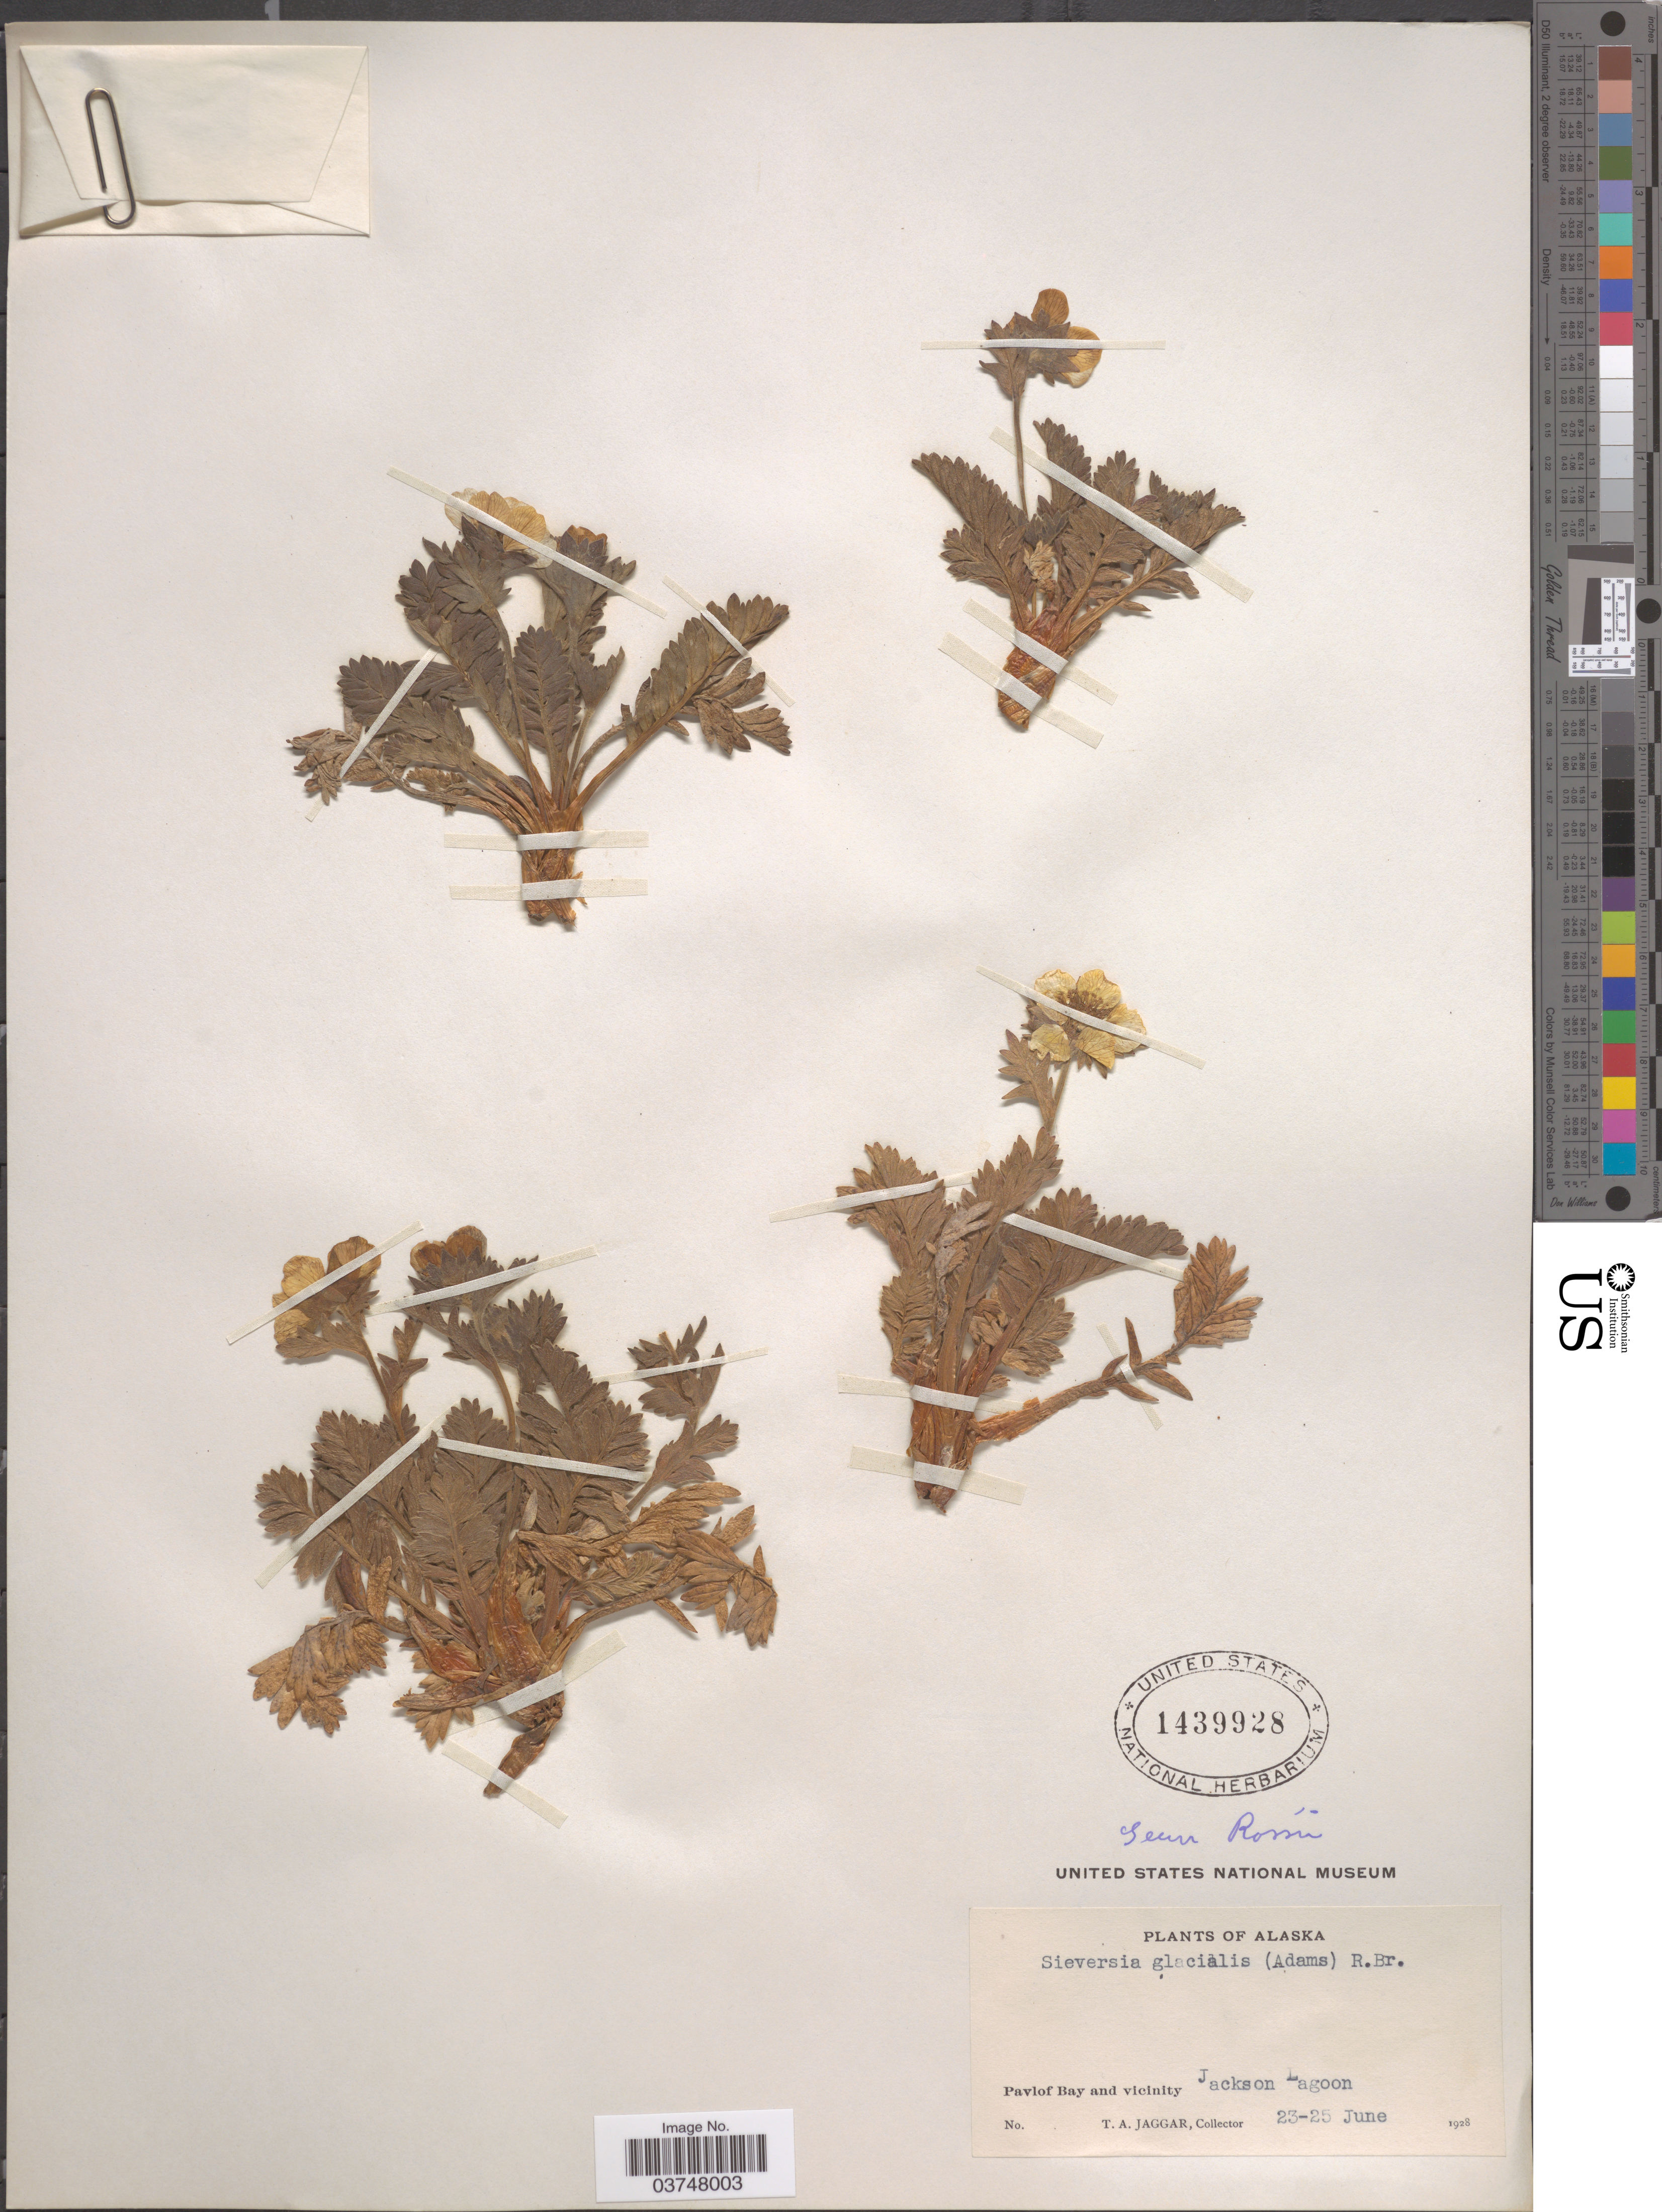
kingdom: Plantae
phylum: Tracheophyta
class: Magnoliopsida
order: Rosales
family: Rosaceae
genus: Geum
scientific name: Geum rossii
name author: (R. Br.) Ser.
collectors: T. Jaggar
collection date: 1928-06-23/1928-06-25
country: United States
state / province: Alaska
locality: Pavlof Bay and vicinity. Jackson Lagoon.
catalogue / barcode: US 1439928